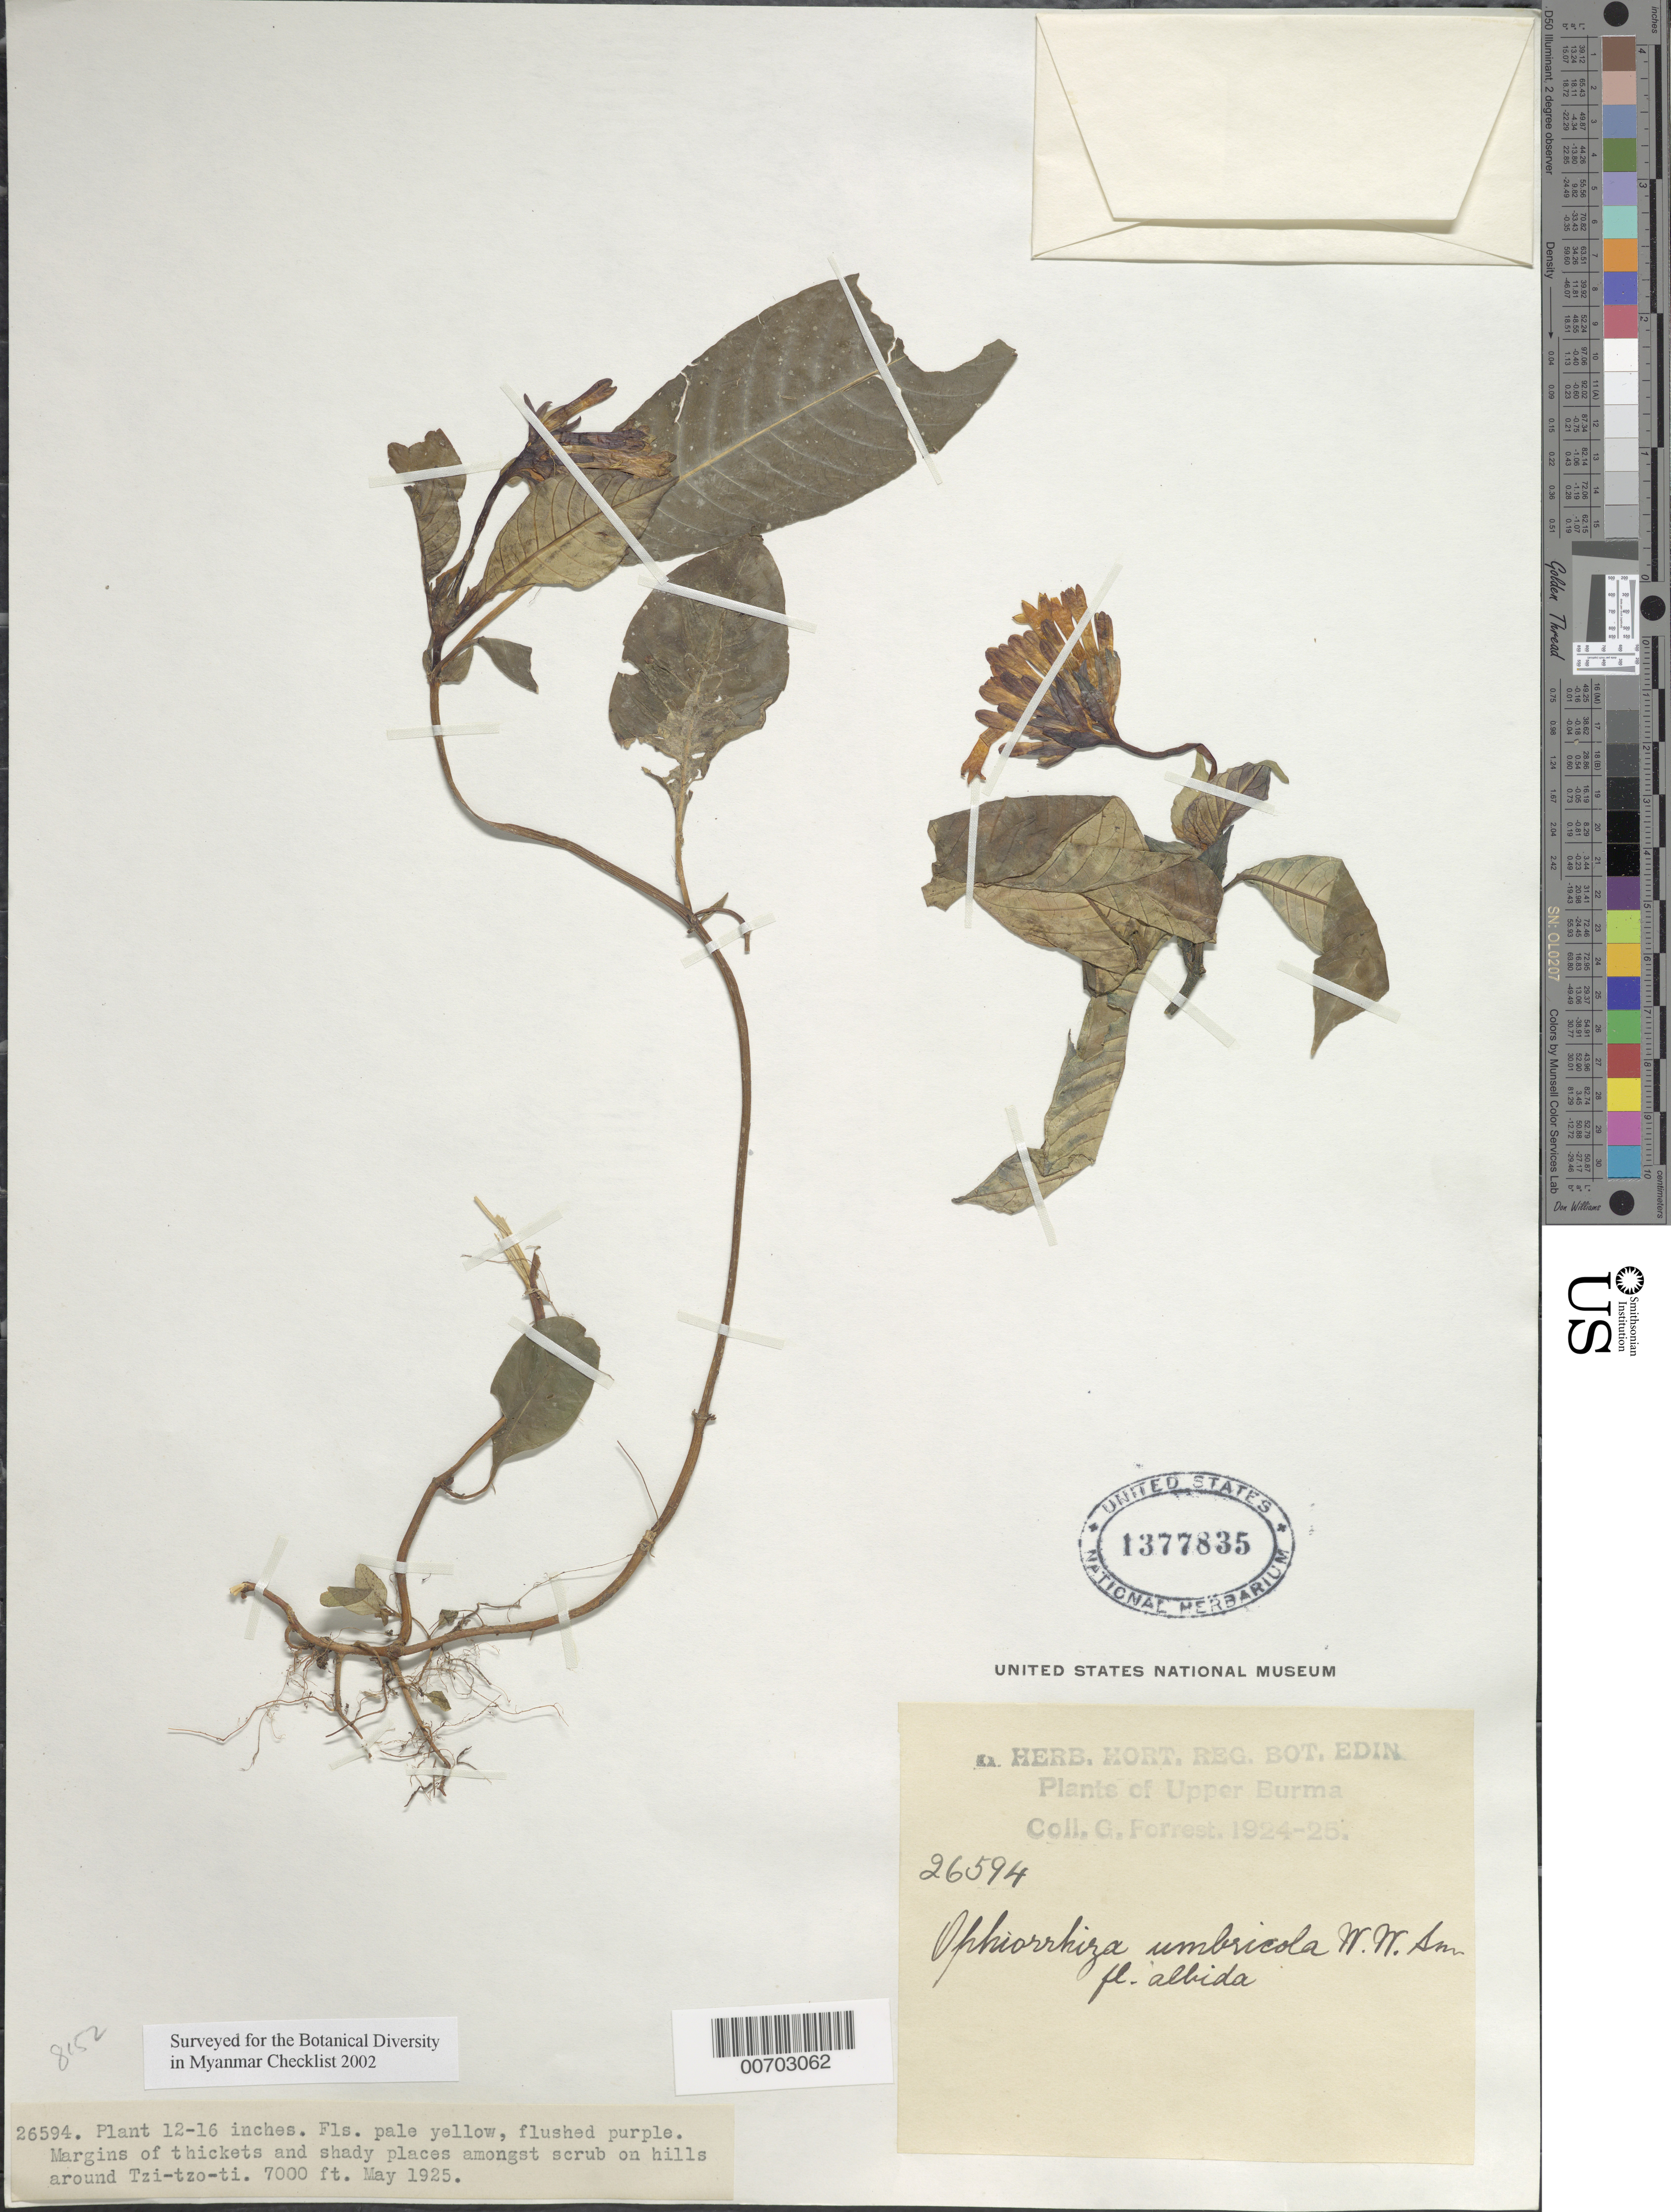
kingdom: Plantae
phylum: Tracheophyta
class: Magnoliopsida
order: Gentianales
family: Rubiaceae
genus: Ophiorrhiza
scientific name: Ophiorrhiza umbricola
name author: W.W. Sm.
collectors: G. Forrest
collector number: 26594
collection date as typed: May 1925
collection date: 1925-05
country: Myanmar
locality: Tzi-tzo-ti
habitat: Margins of thickets and shady places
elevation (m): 2134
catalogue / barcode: US 1377835